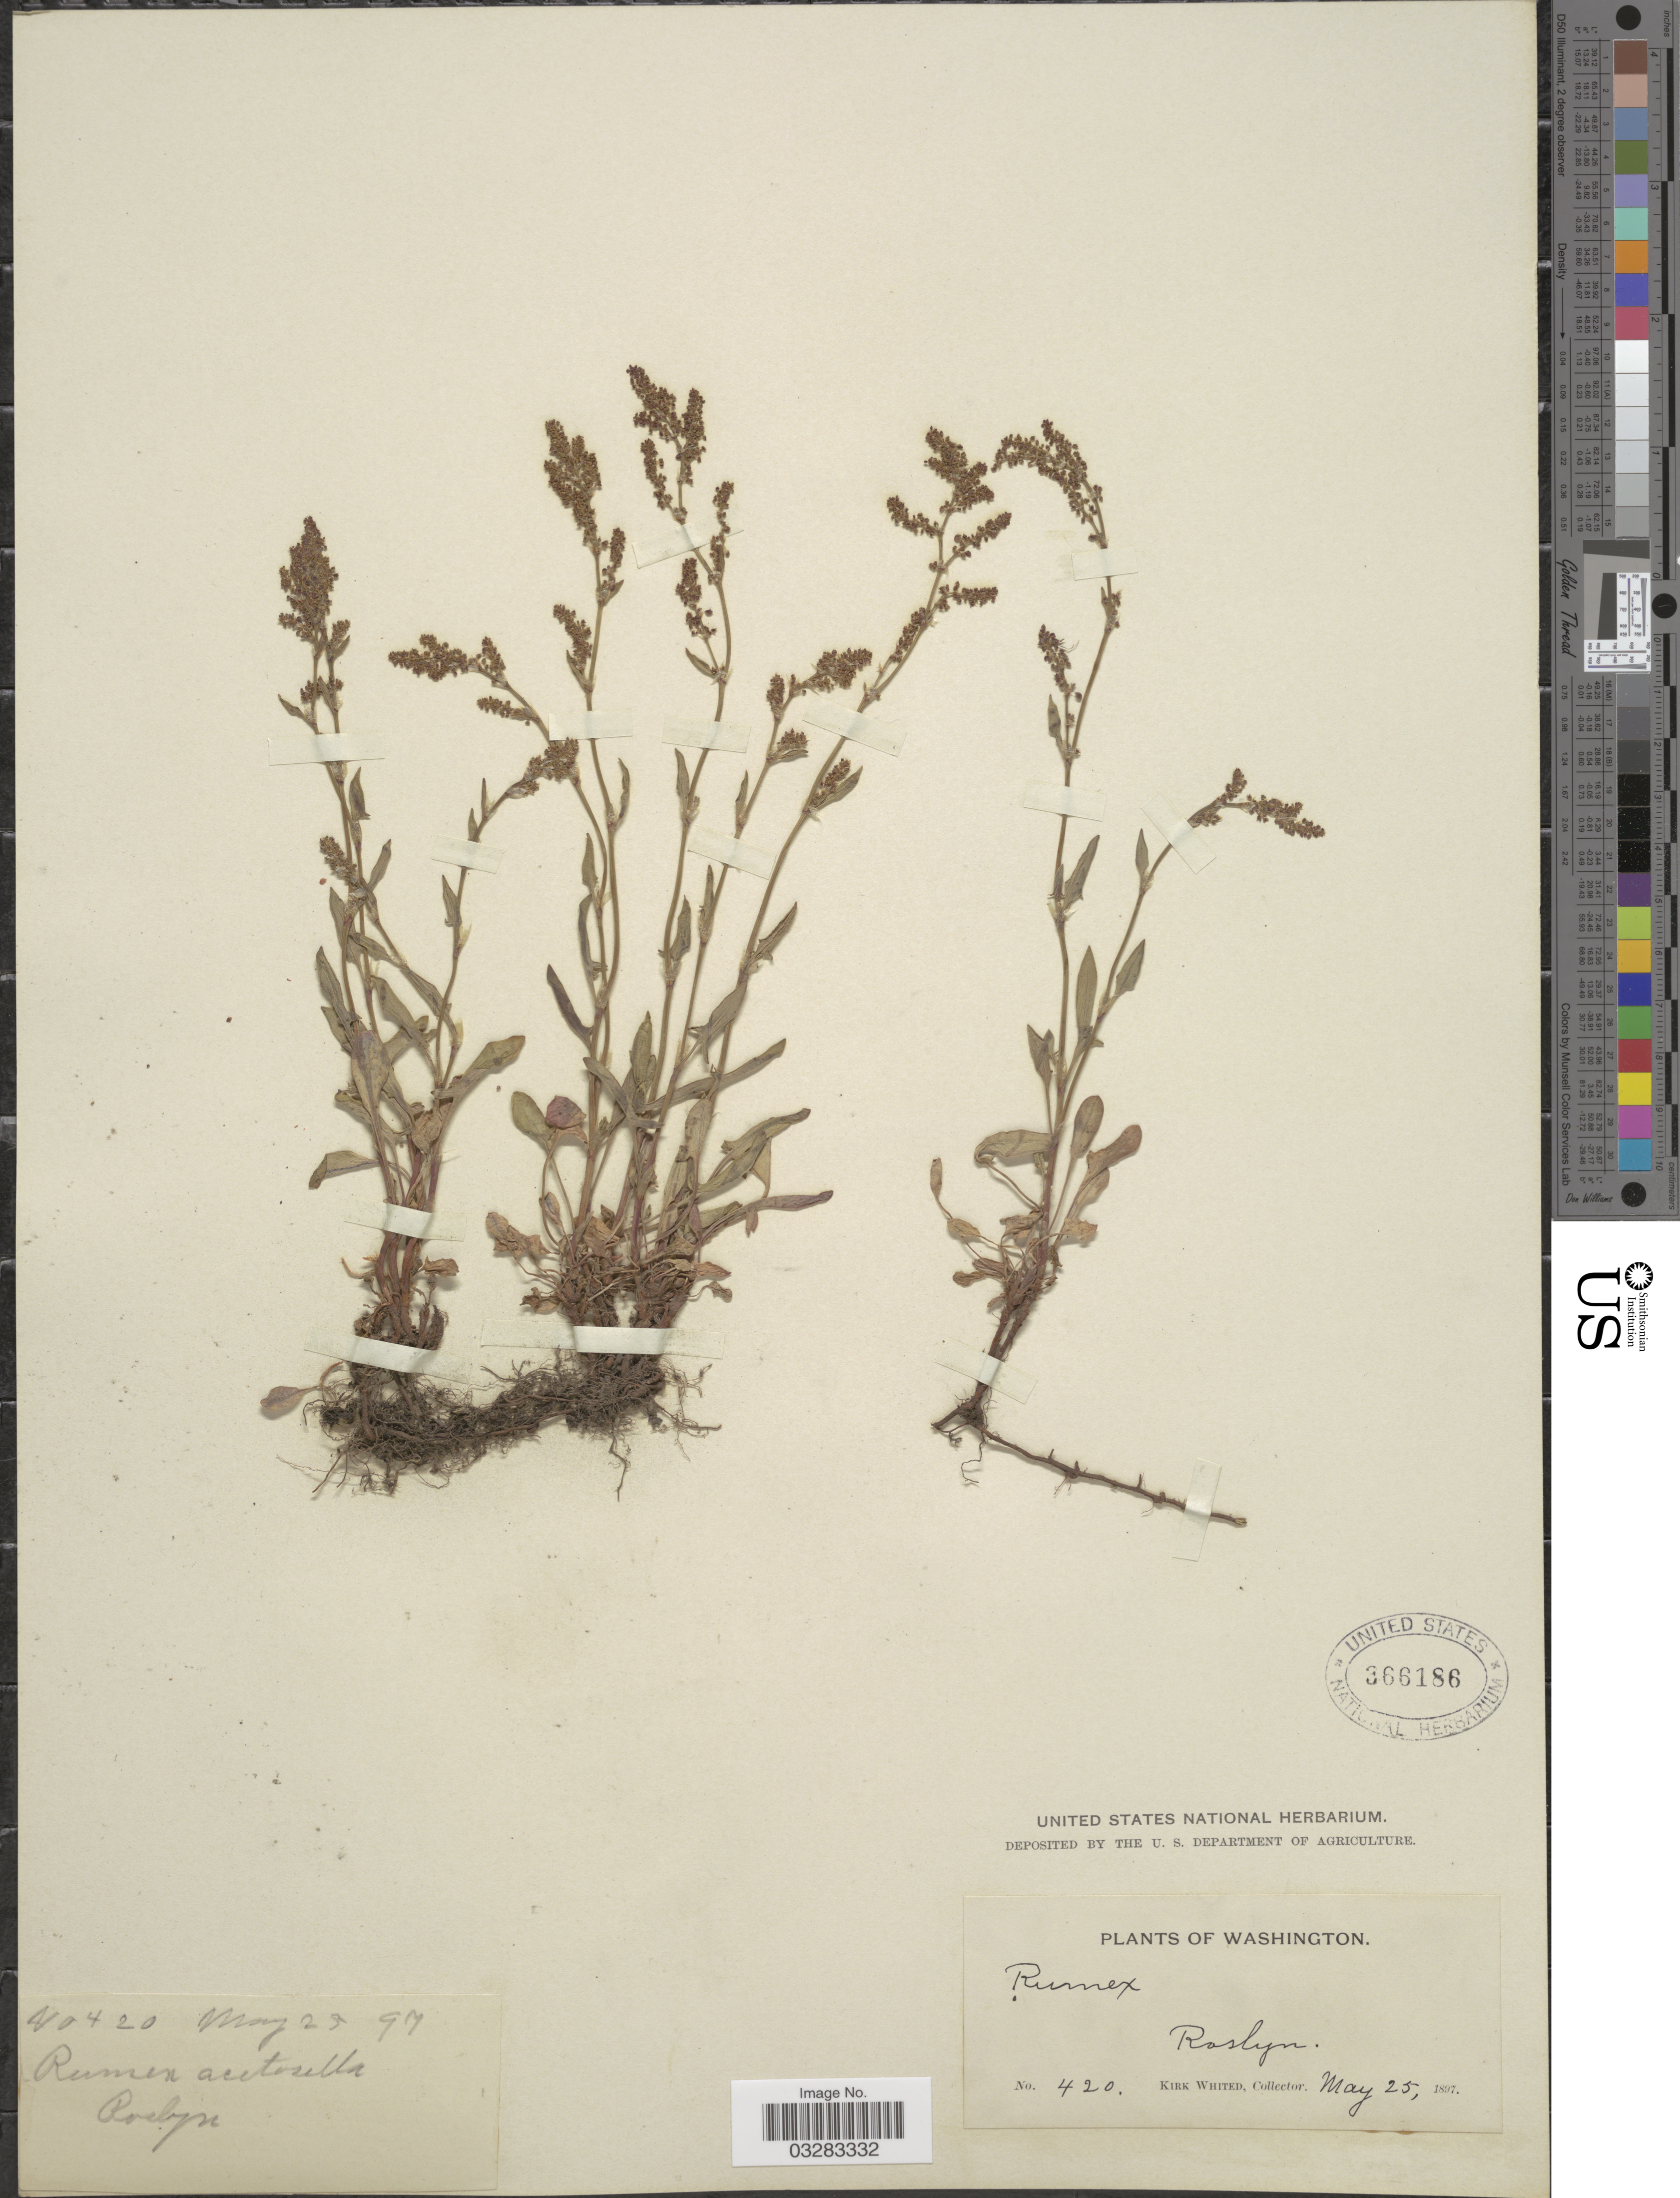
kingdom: Plantae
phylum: Tracheophyta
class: Magnoliopsida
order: Caryophyllales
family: Polygonaceae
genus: Rumex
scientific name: Rumex acetosella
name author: L.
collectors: K. Whited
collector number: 420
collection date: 1897-05-25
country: United States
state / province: Washington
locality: Roslyn.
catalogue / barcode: US 366186